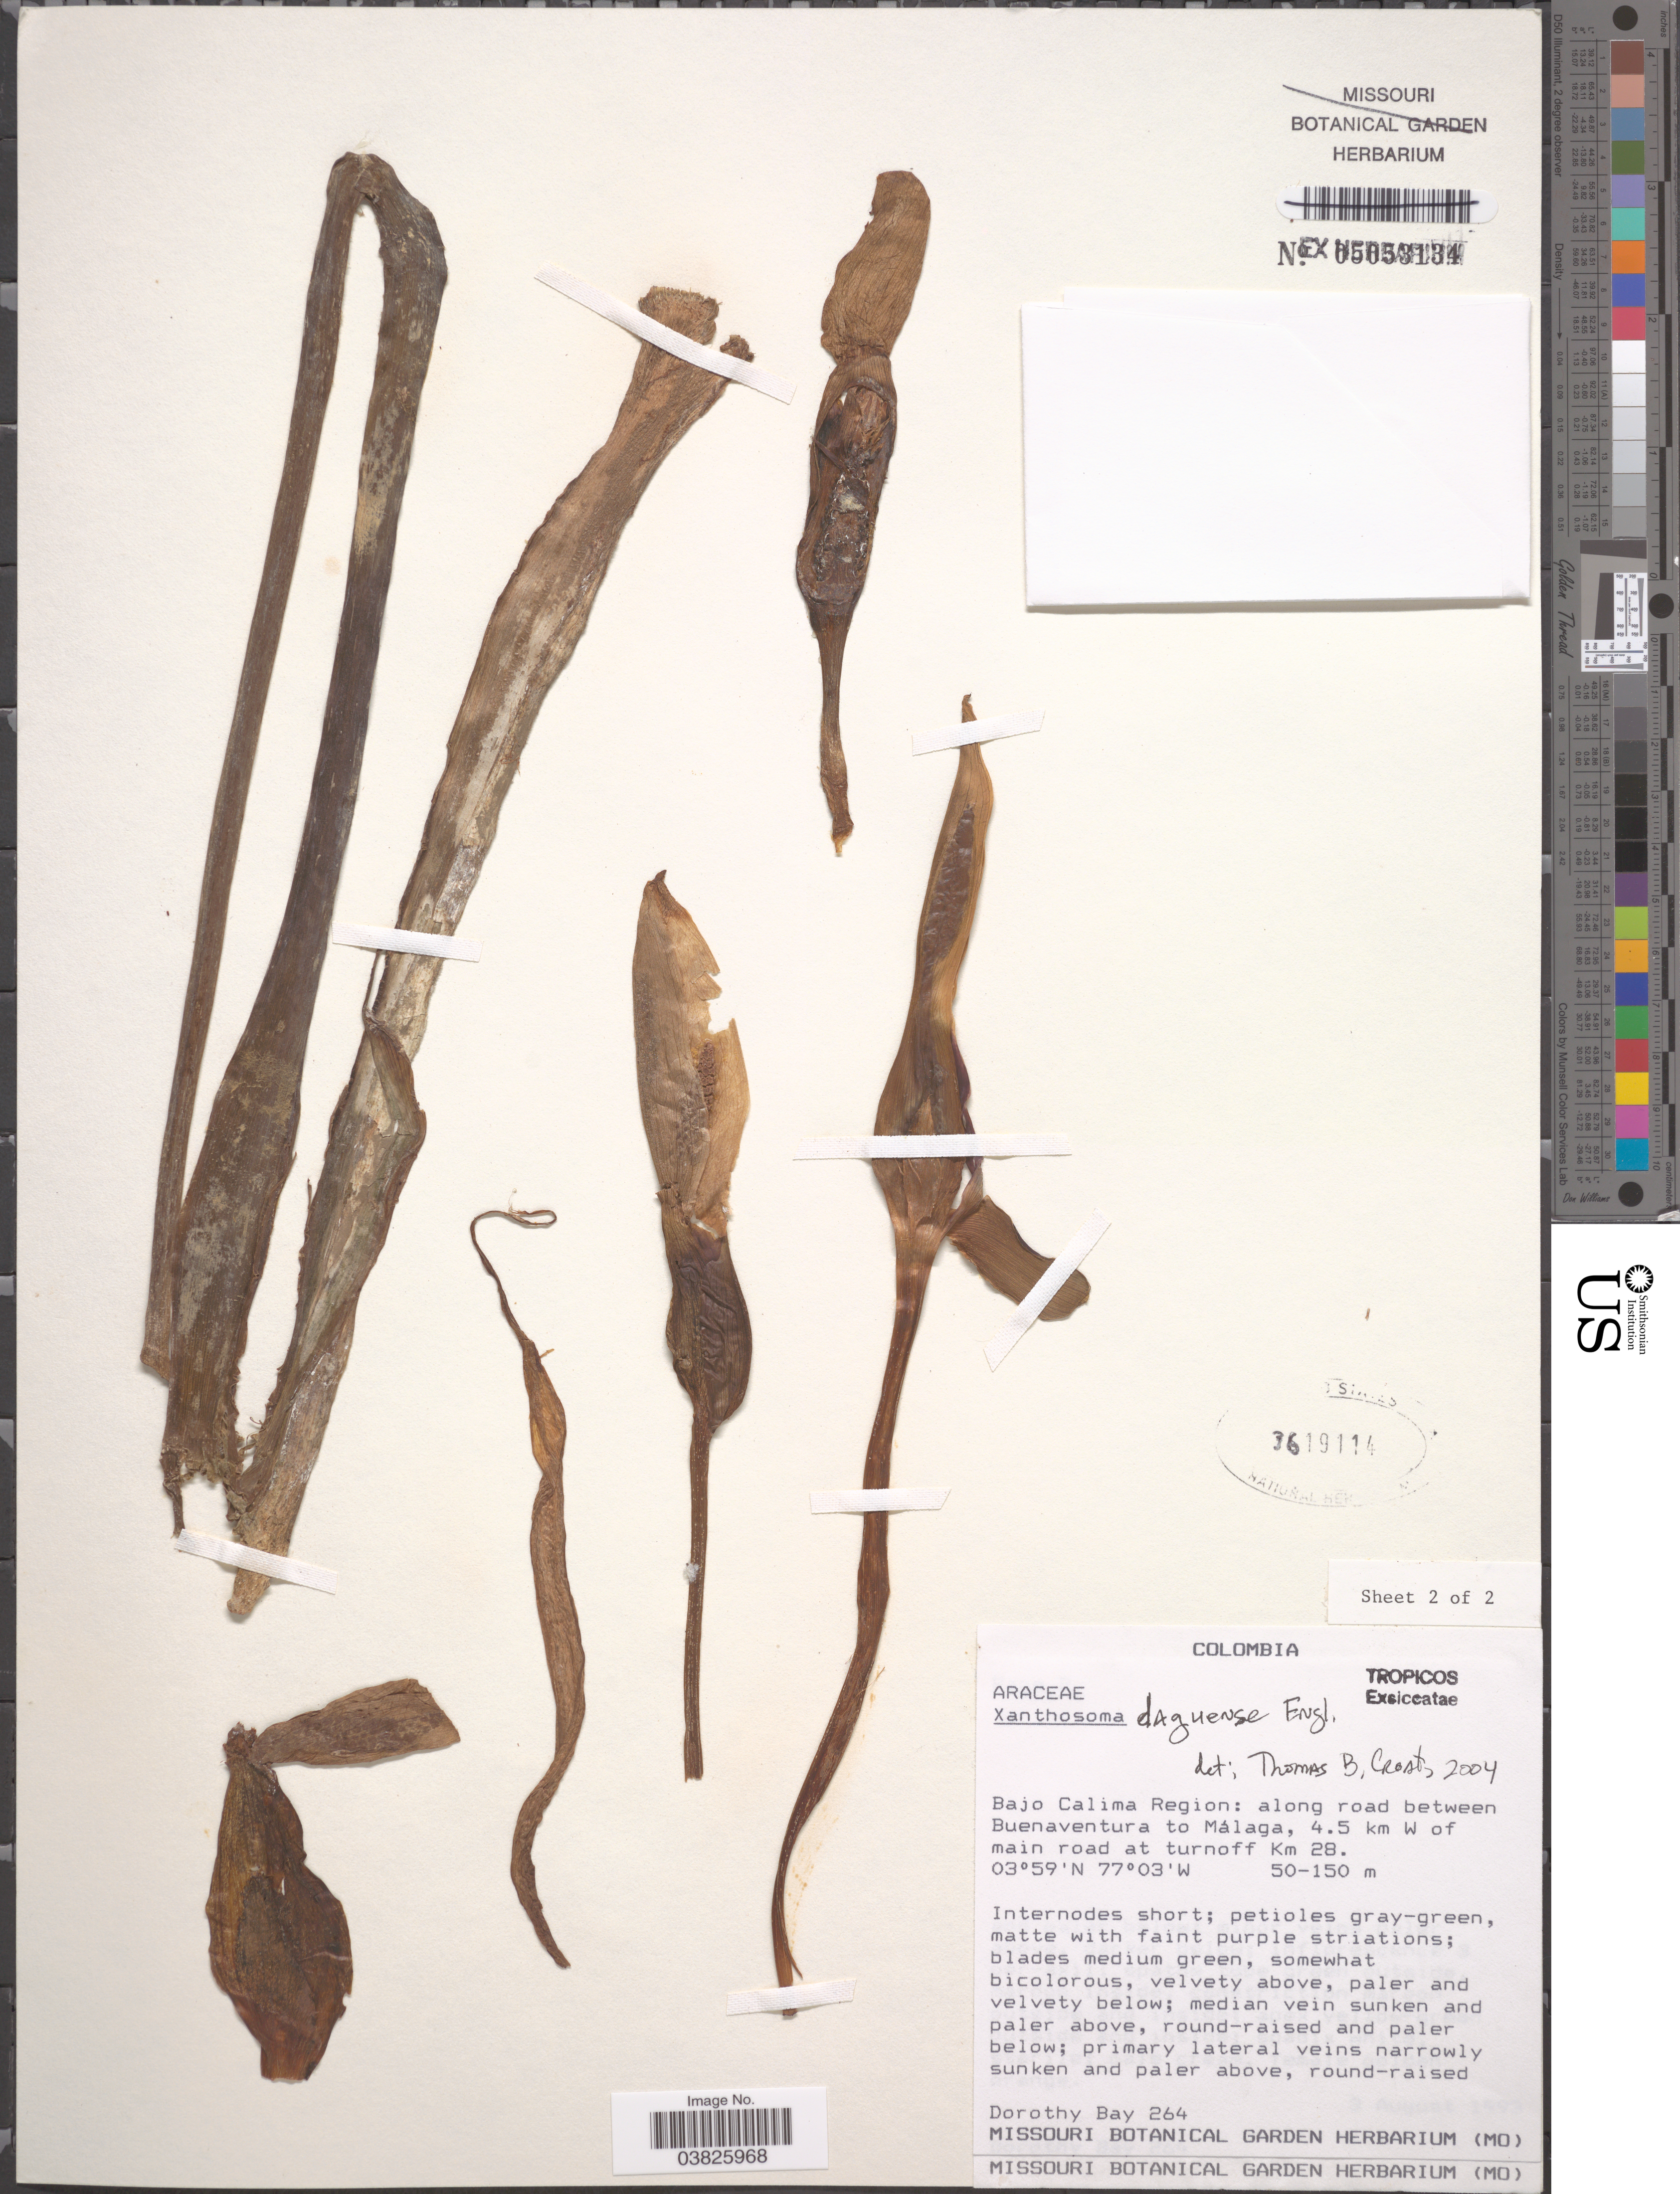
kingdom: Plantae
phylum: Tracheophyta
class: Liliopsida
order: Alismatales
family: Araceae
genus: Xanthosoma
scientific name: Xanthosoma daguense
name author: Engl.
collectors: D. C. Bay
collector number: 264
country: Colombia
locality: Bajo Calima Region: along road between Buenaventura to Málaga, 4.5 km W of main road at turnoff Km 28.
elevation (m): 50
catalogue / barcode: US 3619114